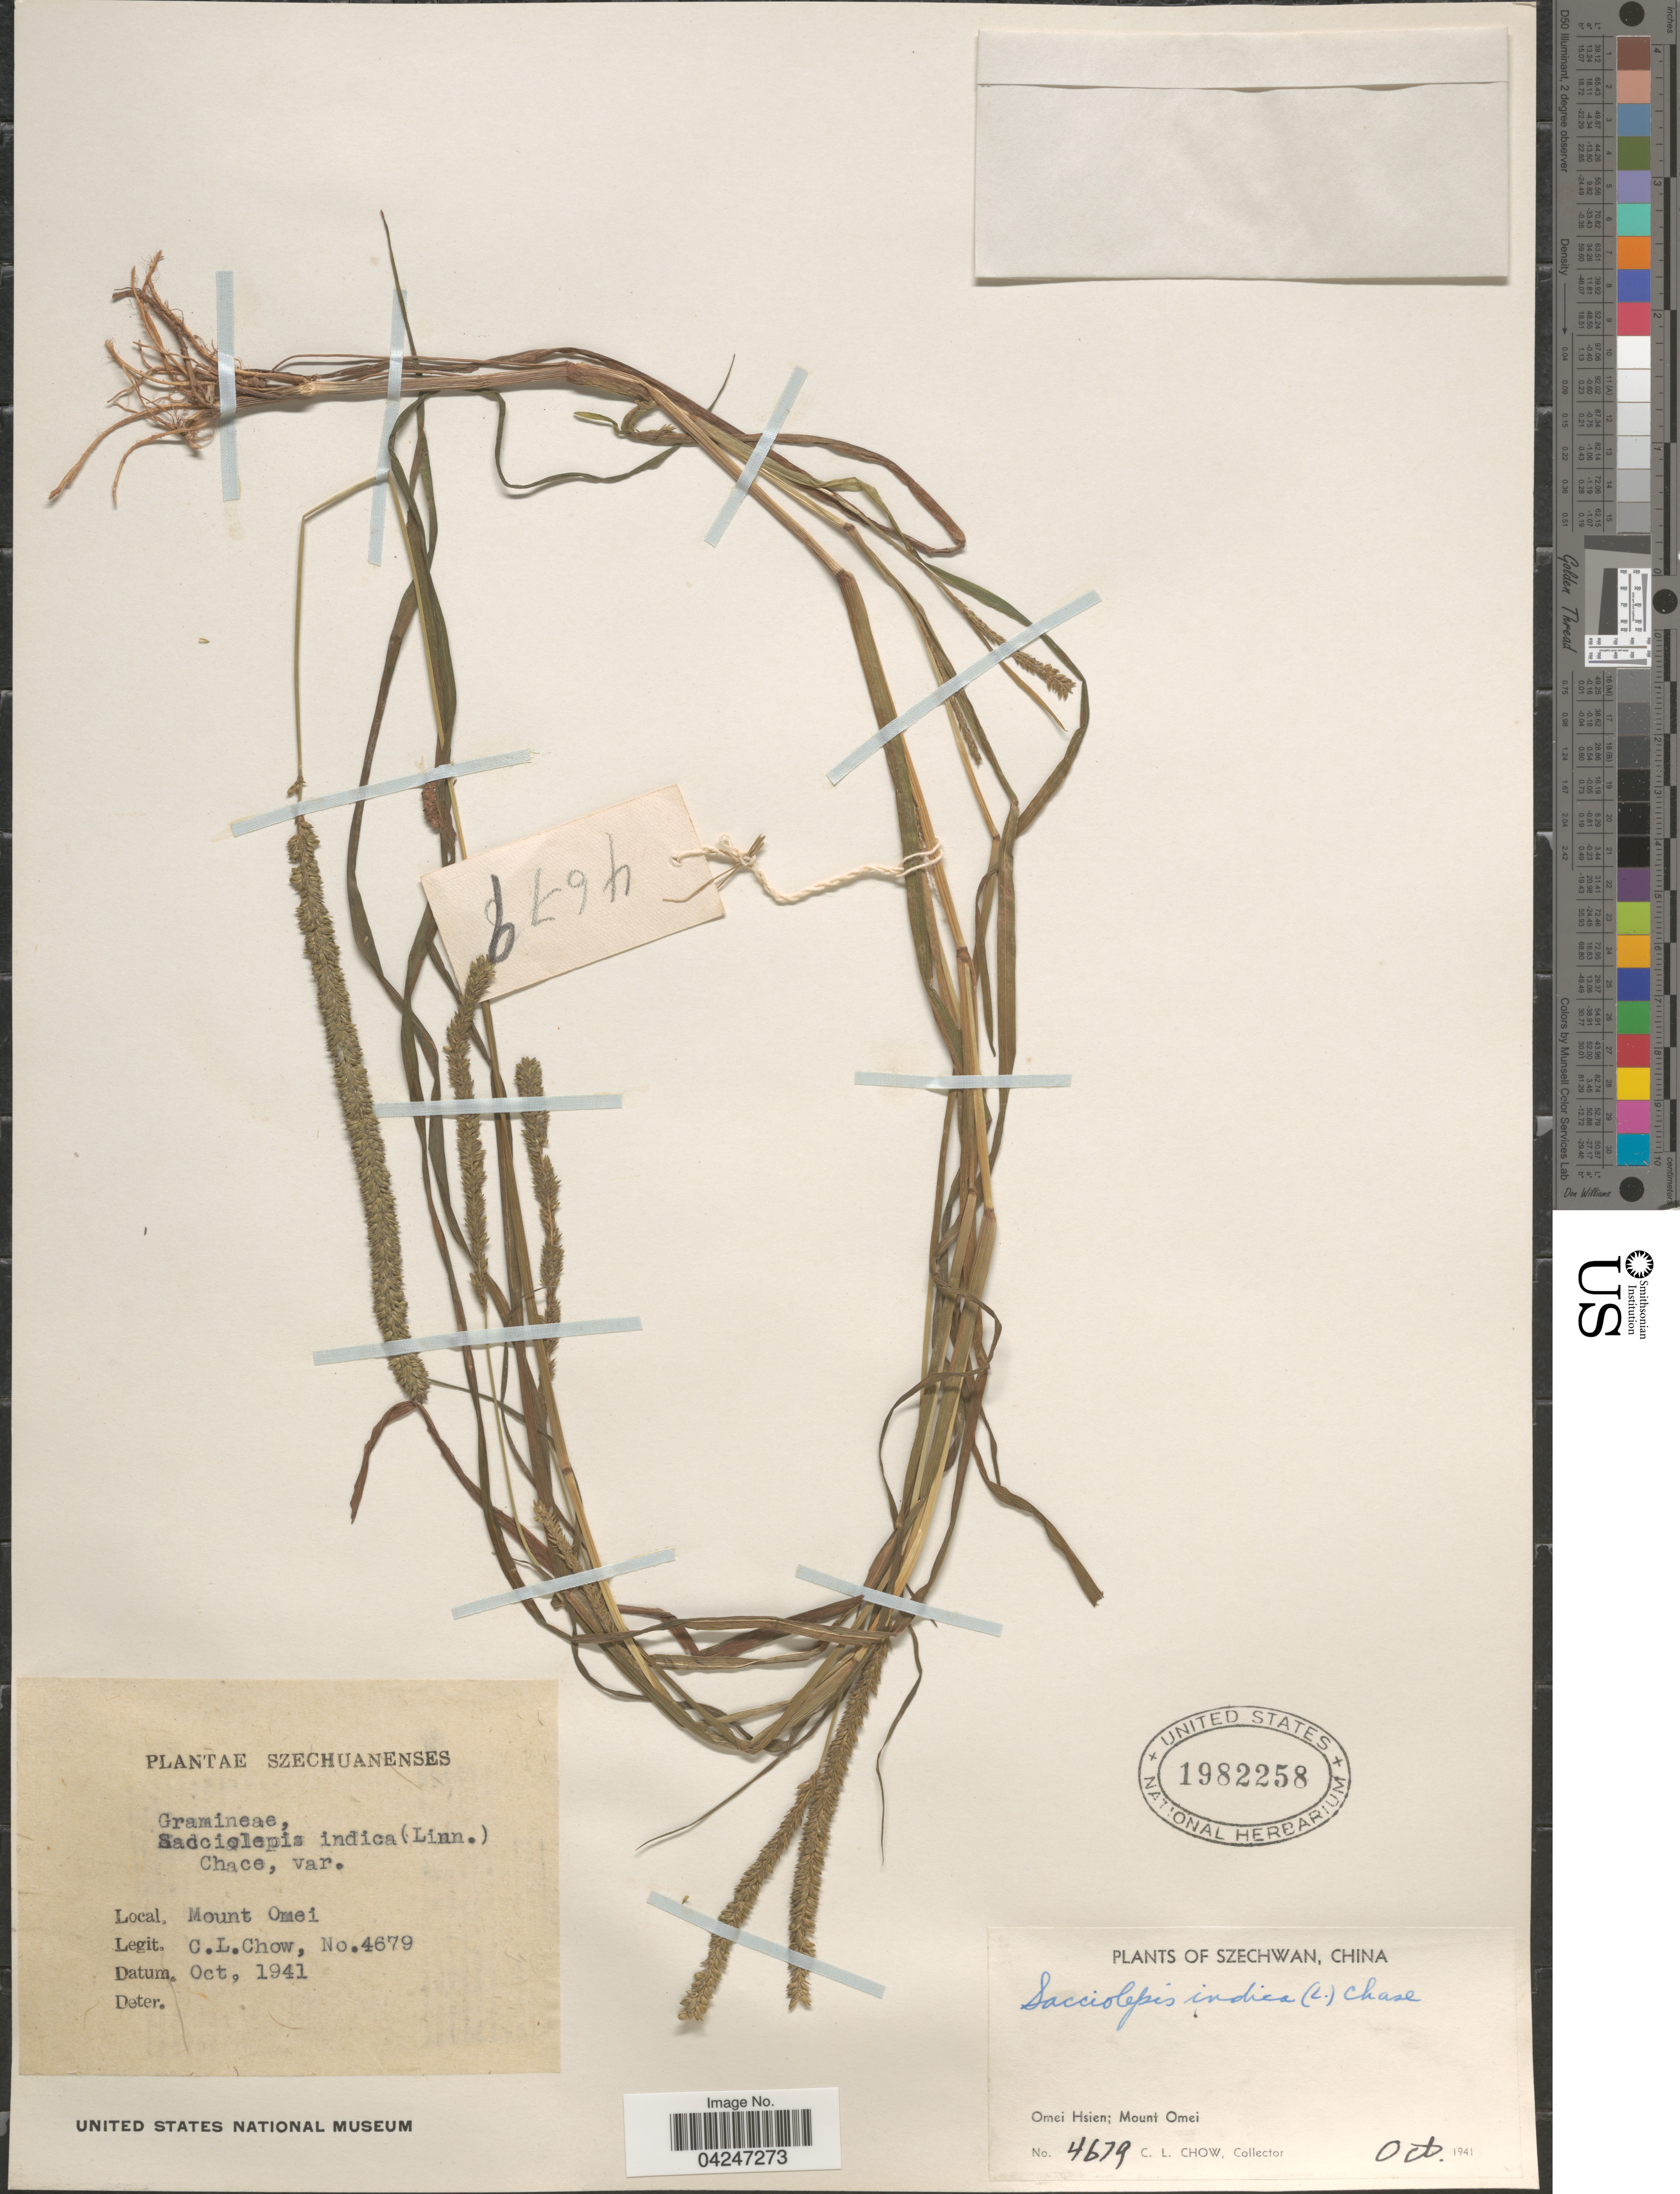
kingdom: Plantae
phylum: Tracheophyta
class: Liliopsida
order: Poales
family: Poaceae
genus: Sacciolepis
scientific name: Sacciolepis indica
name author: (L.) Chase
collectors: C. Chow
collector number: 4679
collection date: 1941-10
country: China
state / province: Sichuan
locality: Szechwan. Omei Hsien; Mount Omei.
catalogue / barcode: US 1982258